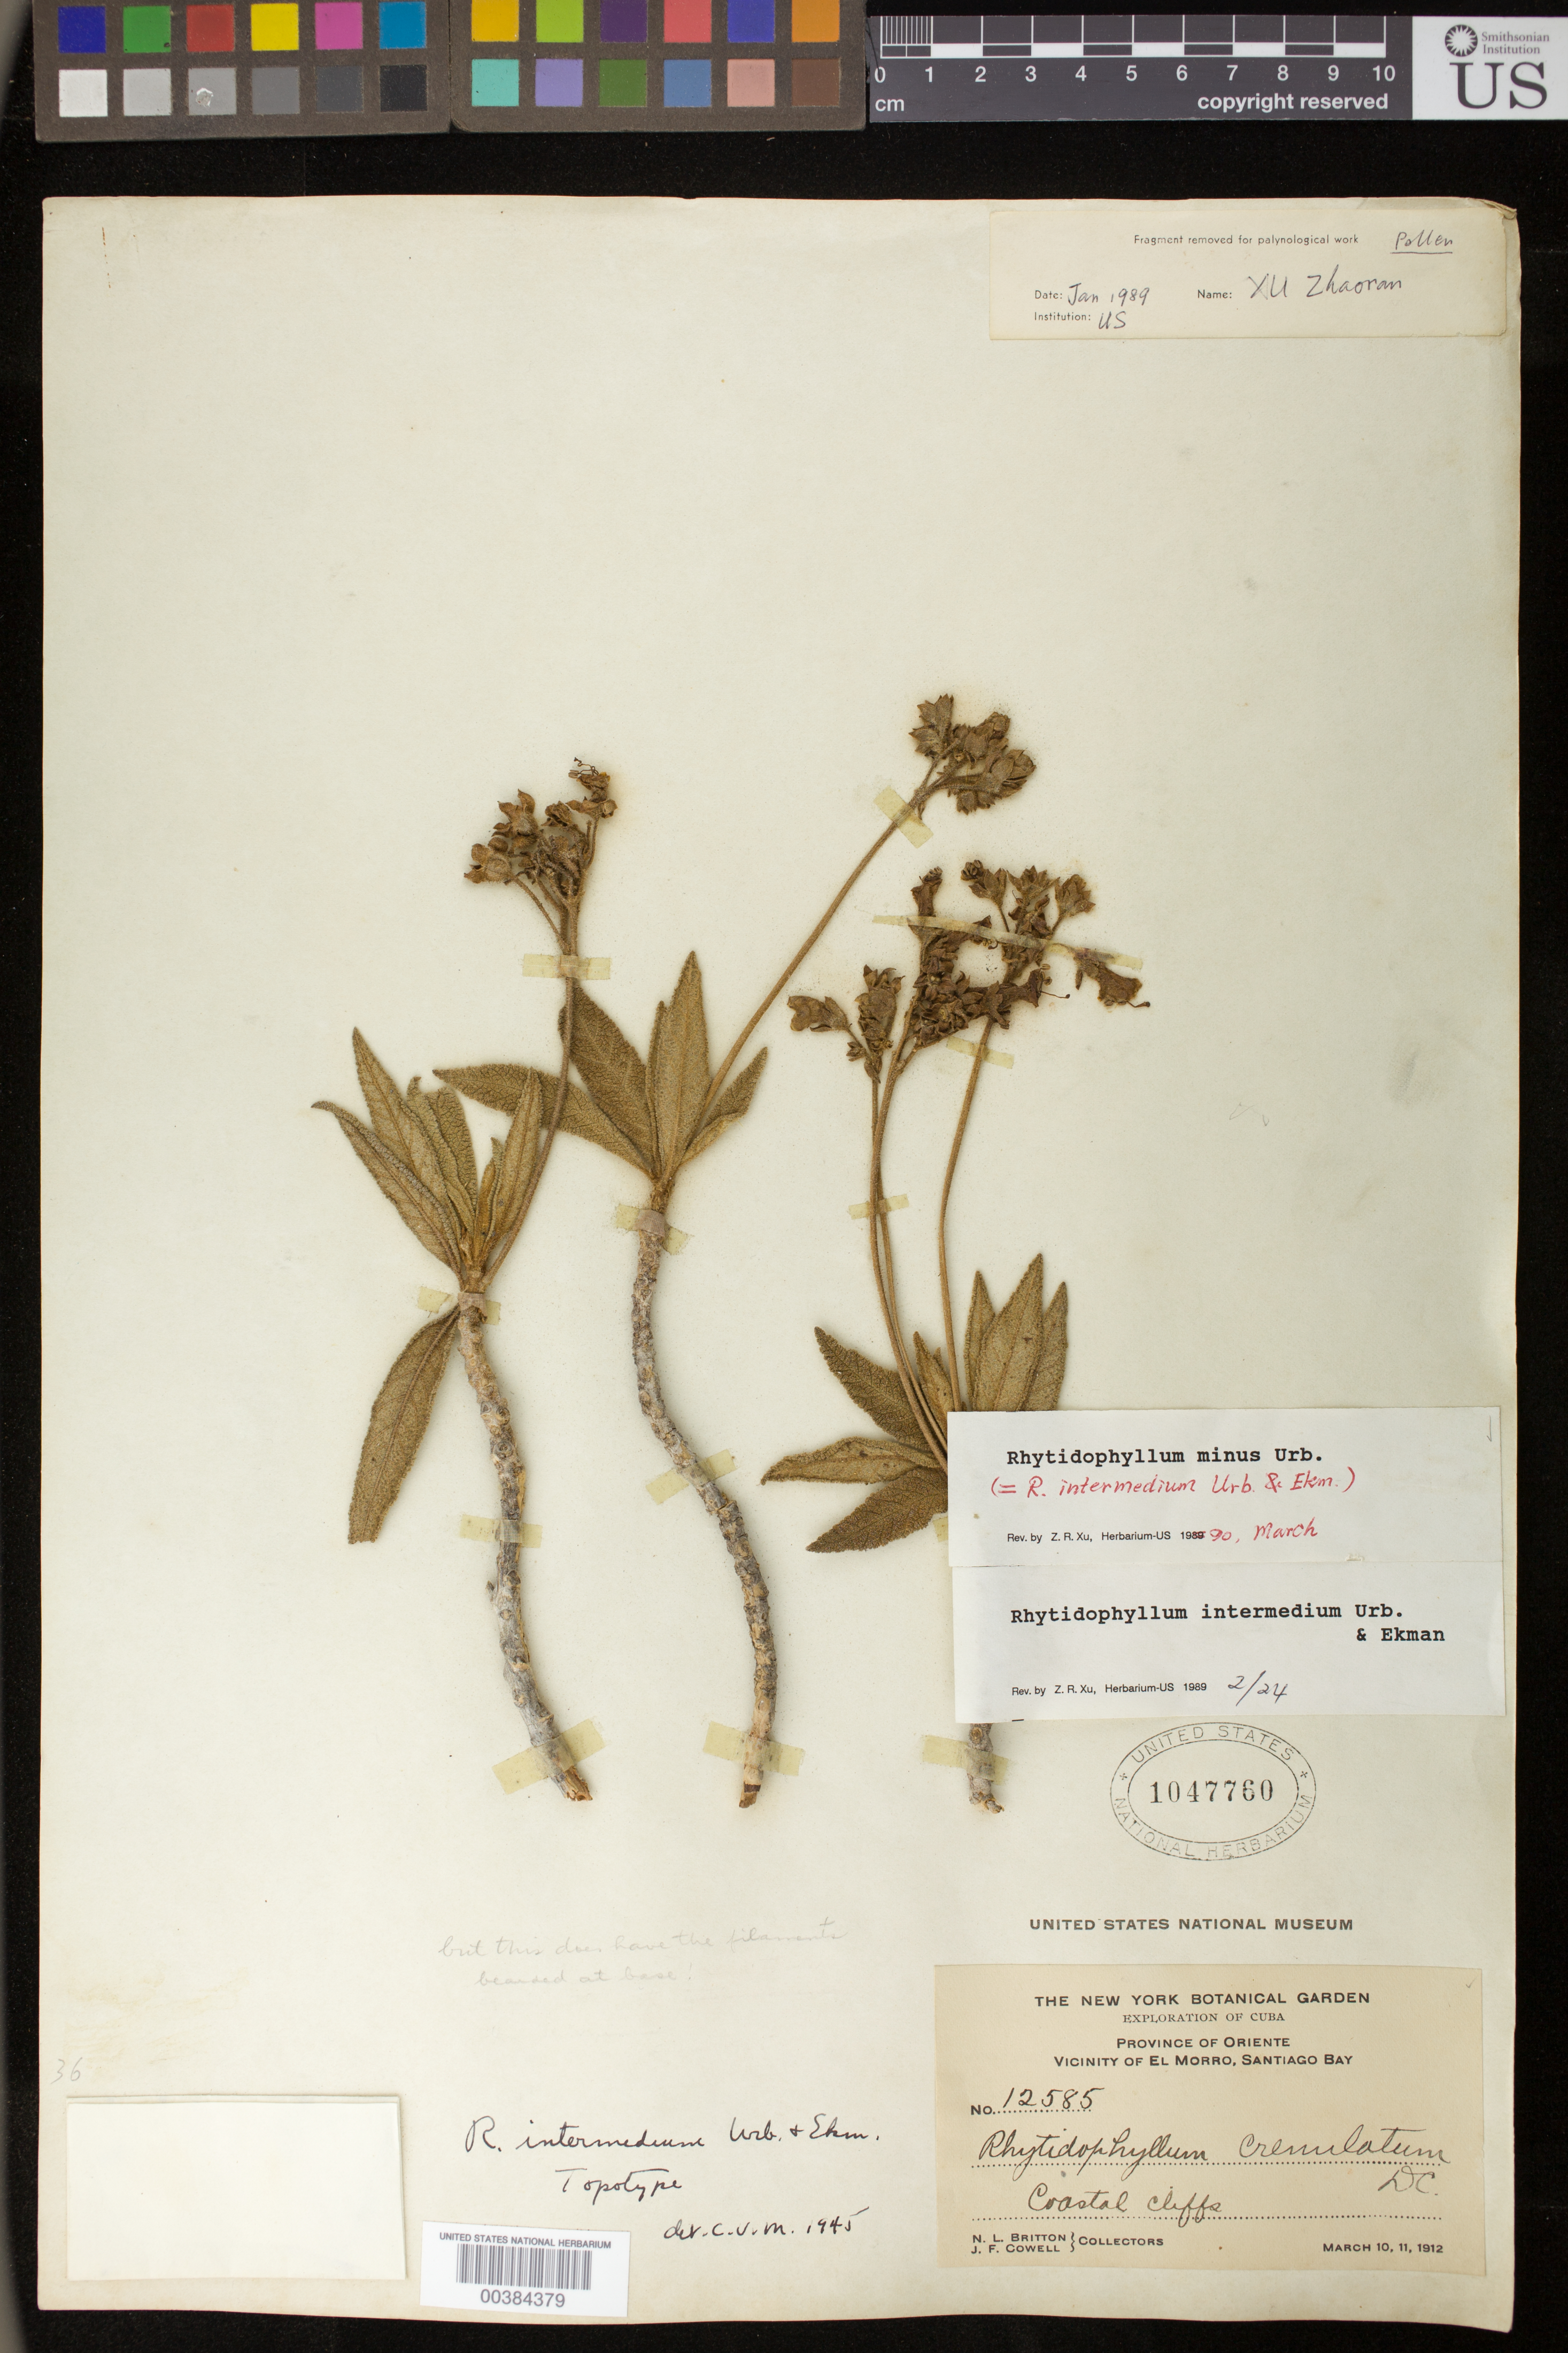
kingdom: Plantae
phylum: Tracheophyta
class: Magnoliopsida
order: Lamiales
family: Gesneriaceae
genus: Rhytidophyllum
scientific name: Rhytidophyllum minus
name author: Urb.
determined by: Skog, Laurence E.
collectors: N. Britton & J. F. Cowell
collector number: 12585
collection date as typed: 10-11 Mar 1912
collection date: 1912-03-10/1912-03-11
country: Cuba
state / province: Oriente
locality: Vicinity of El Morro, Santiago Bay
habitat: Coastal cliffs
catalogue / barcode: US 1047760